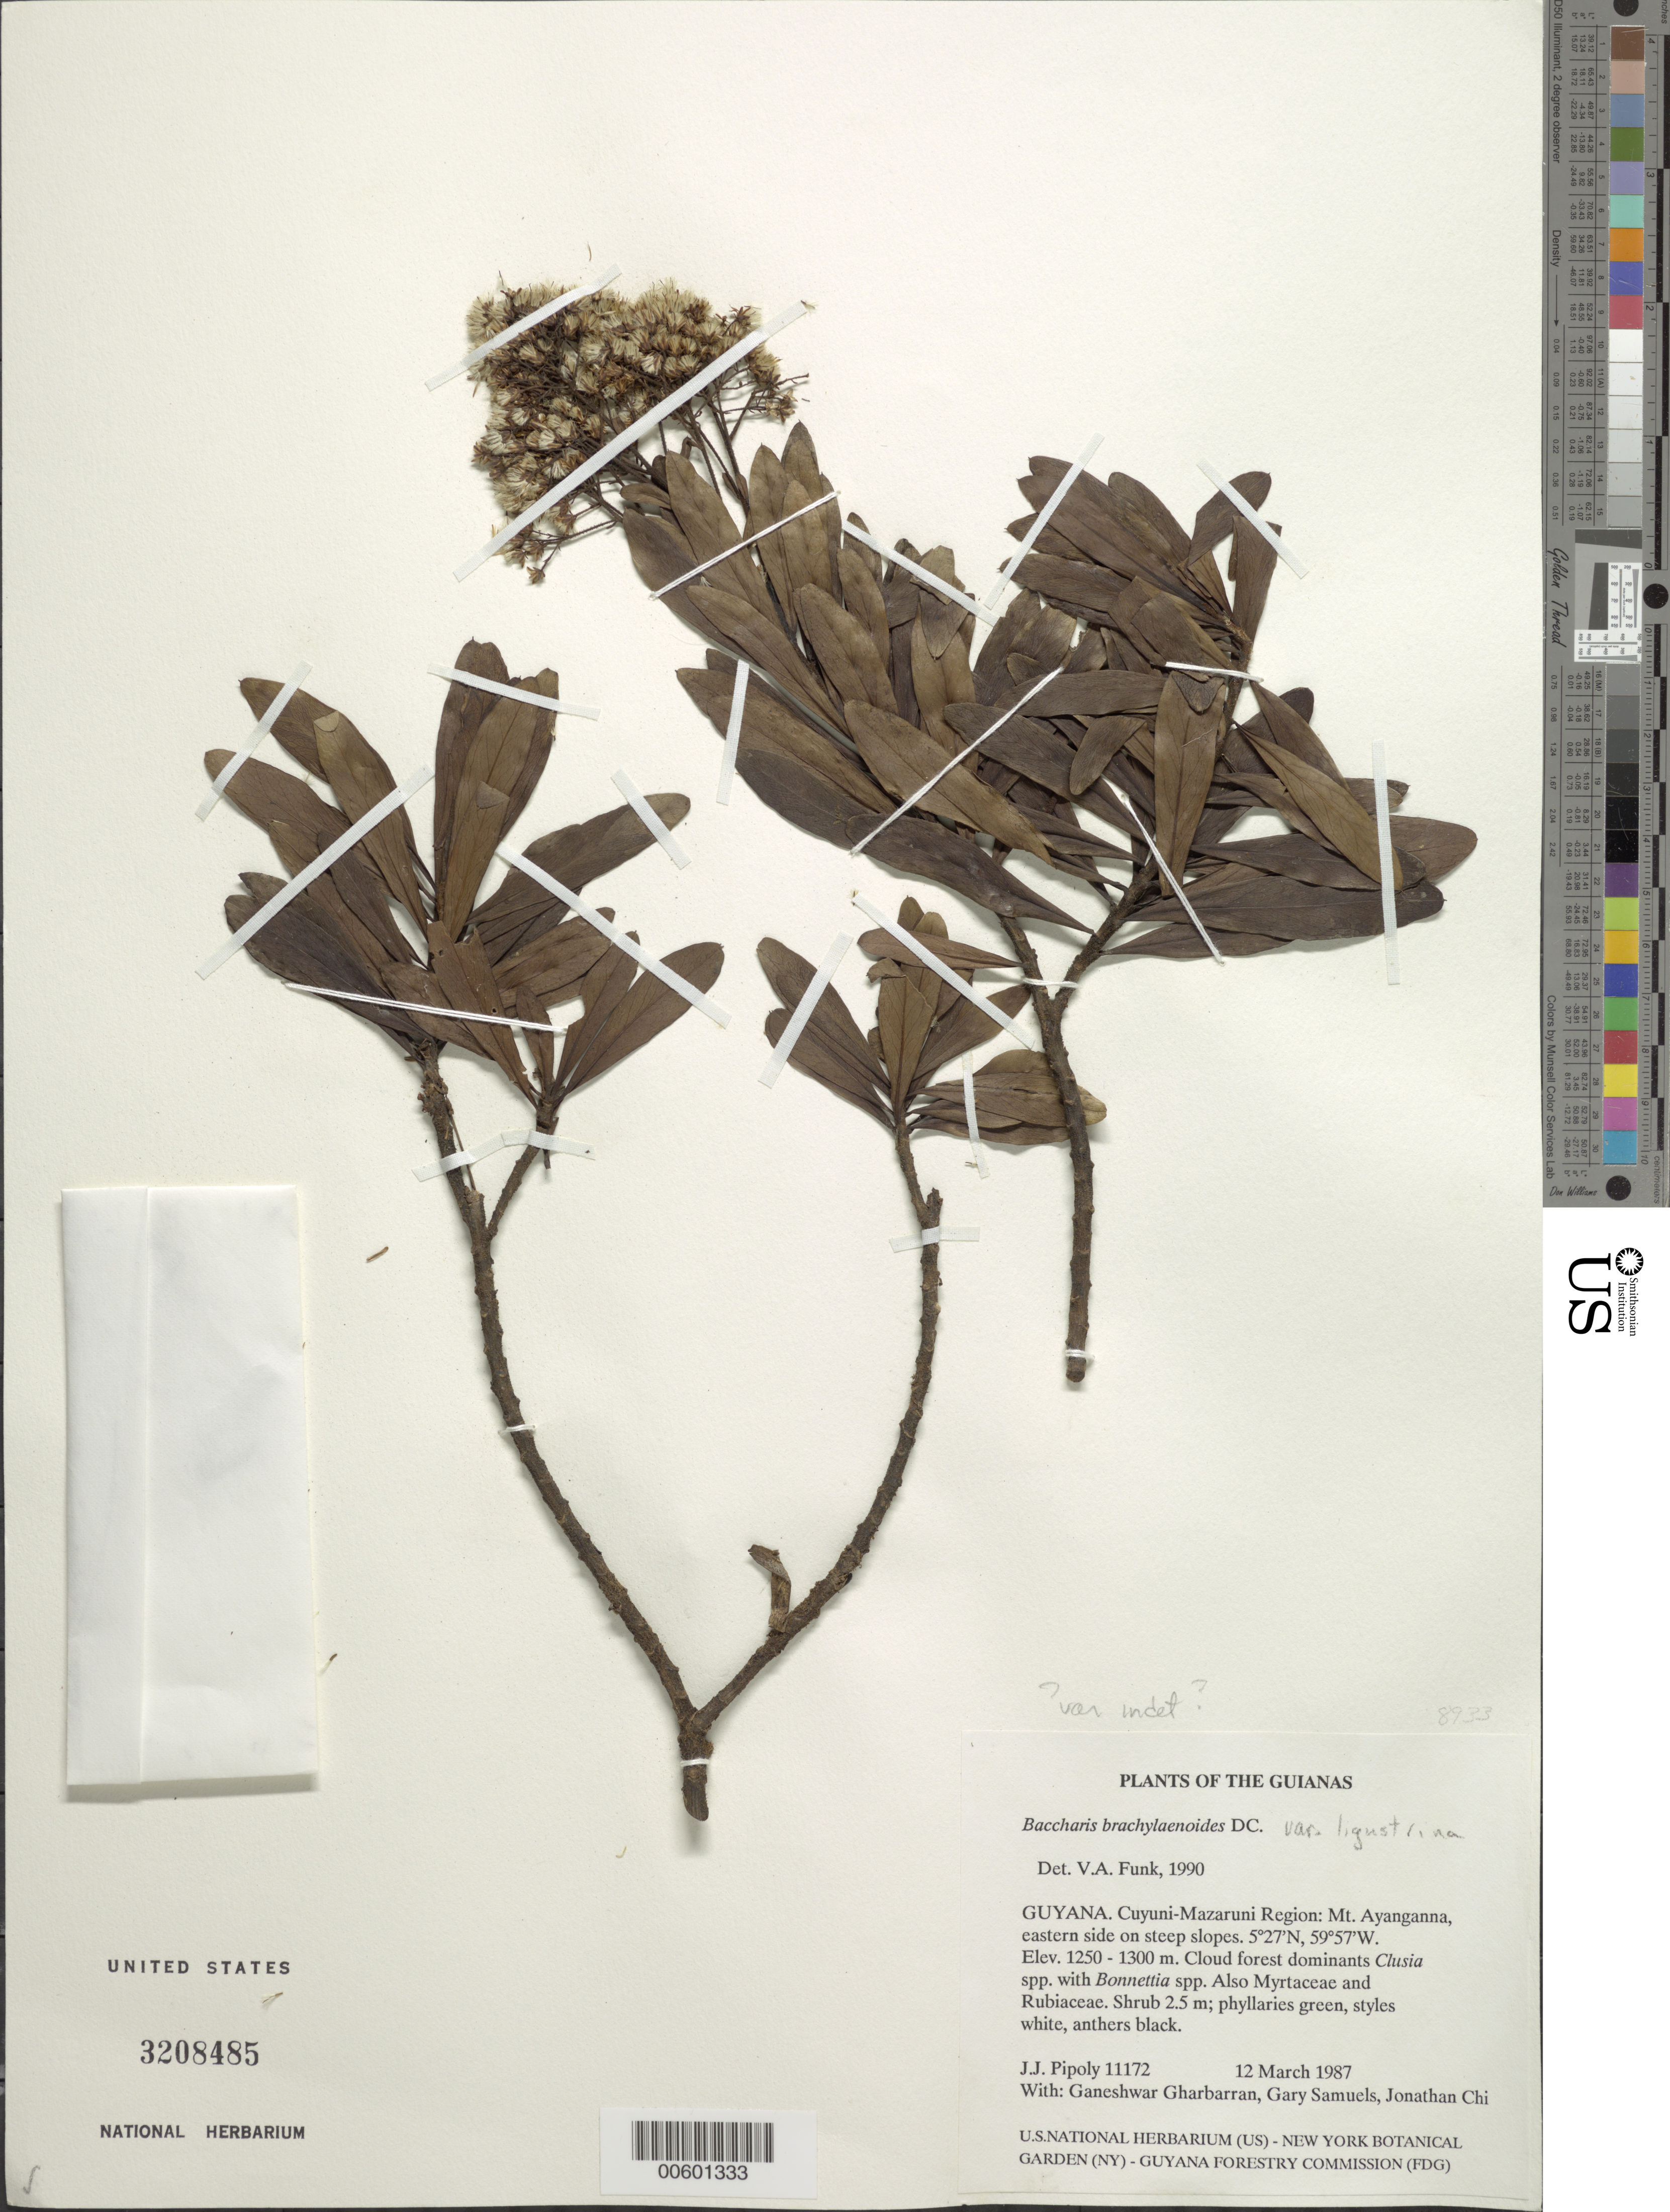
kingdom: Plantae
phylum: Tracheophyta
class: Magnoliopsida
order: Asterales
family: Asteraceae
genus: Baccharis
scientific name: Baccharis brachylaenoides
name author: DC.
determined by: Funk, Vicki A., (BOT), Smithsonian Institution - National Museum of Natural History (UNITED STATES)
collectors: J. J. Pipoly, G. Gharbarran, G. Samuels & J. Chin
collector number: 11172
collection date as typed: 12 March 1987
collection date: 1987-03-12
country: Guyana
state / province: Cuyuni-Mazaruni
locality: Mt. Ayanganna, eastern side on steep slopes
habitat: Cloud forest dominants Clusia spp. with Bonnetia spp. Also Myrtaceae and Rubiaceae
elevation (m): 1250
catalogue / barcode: US 3208485